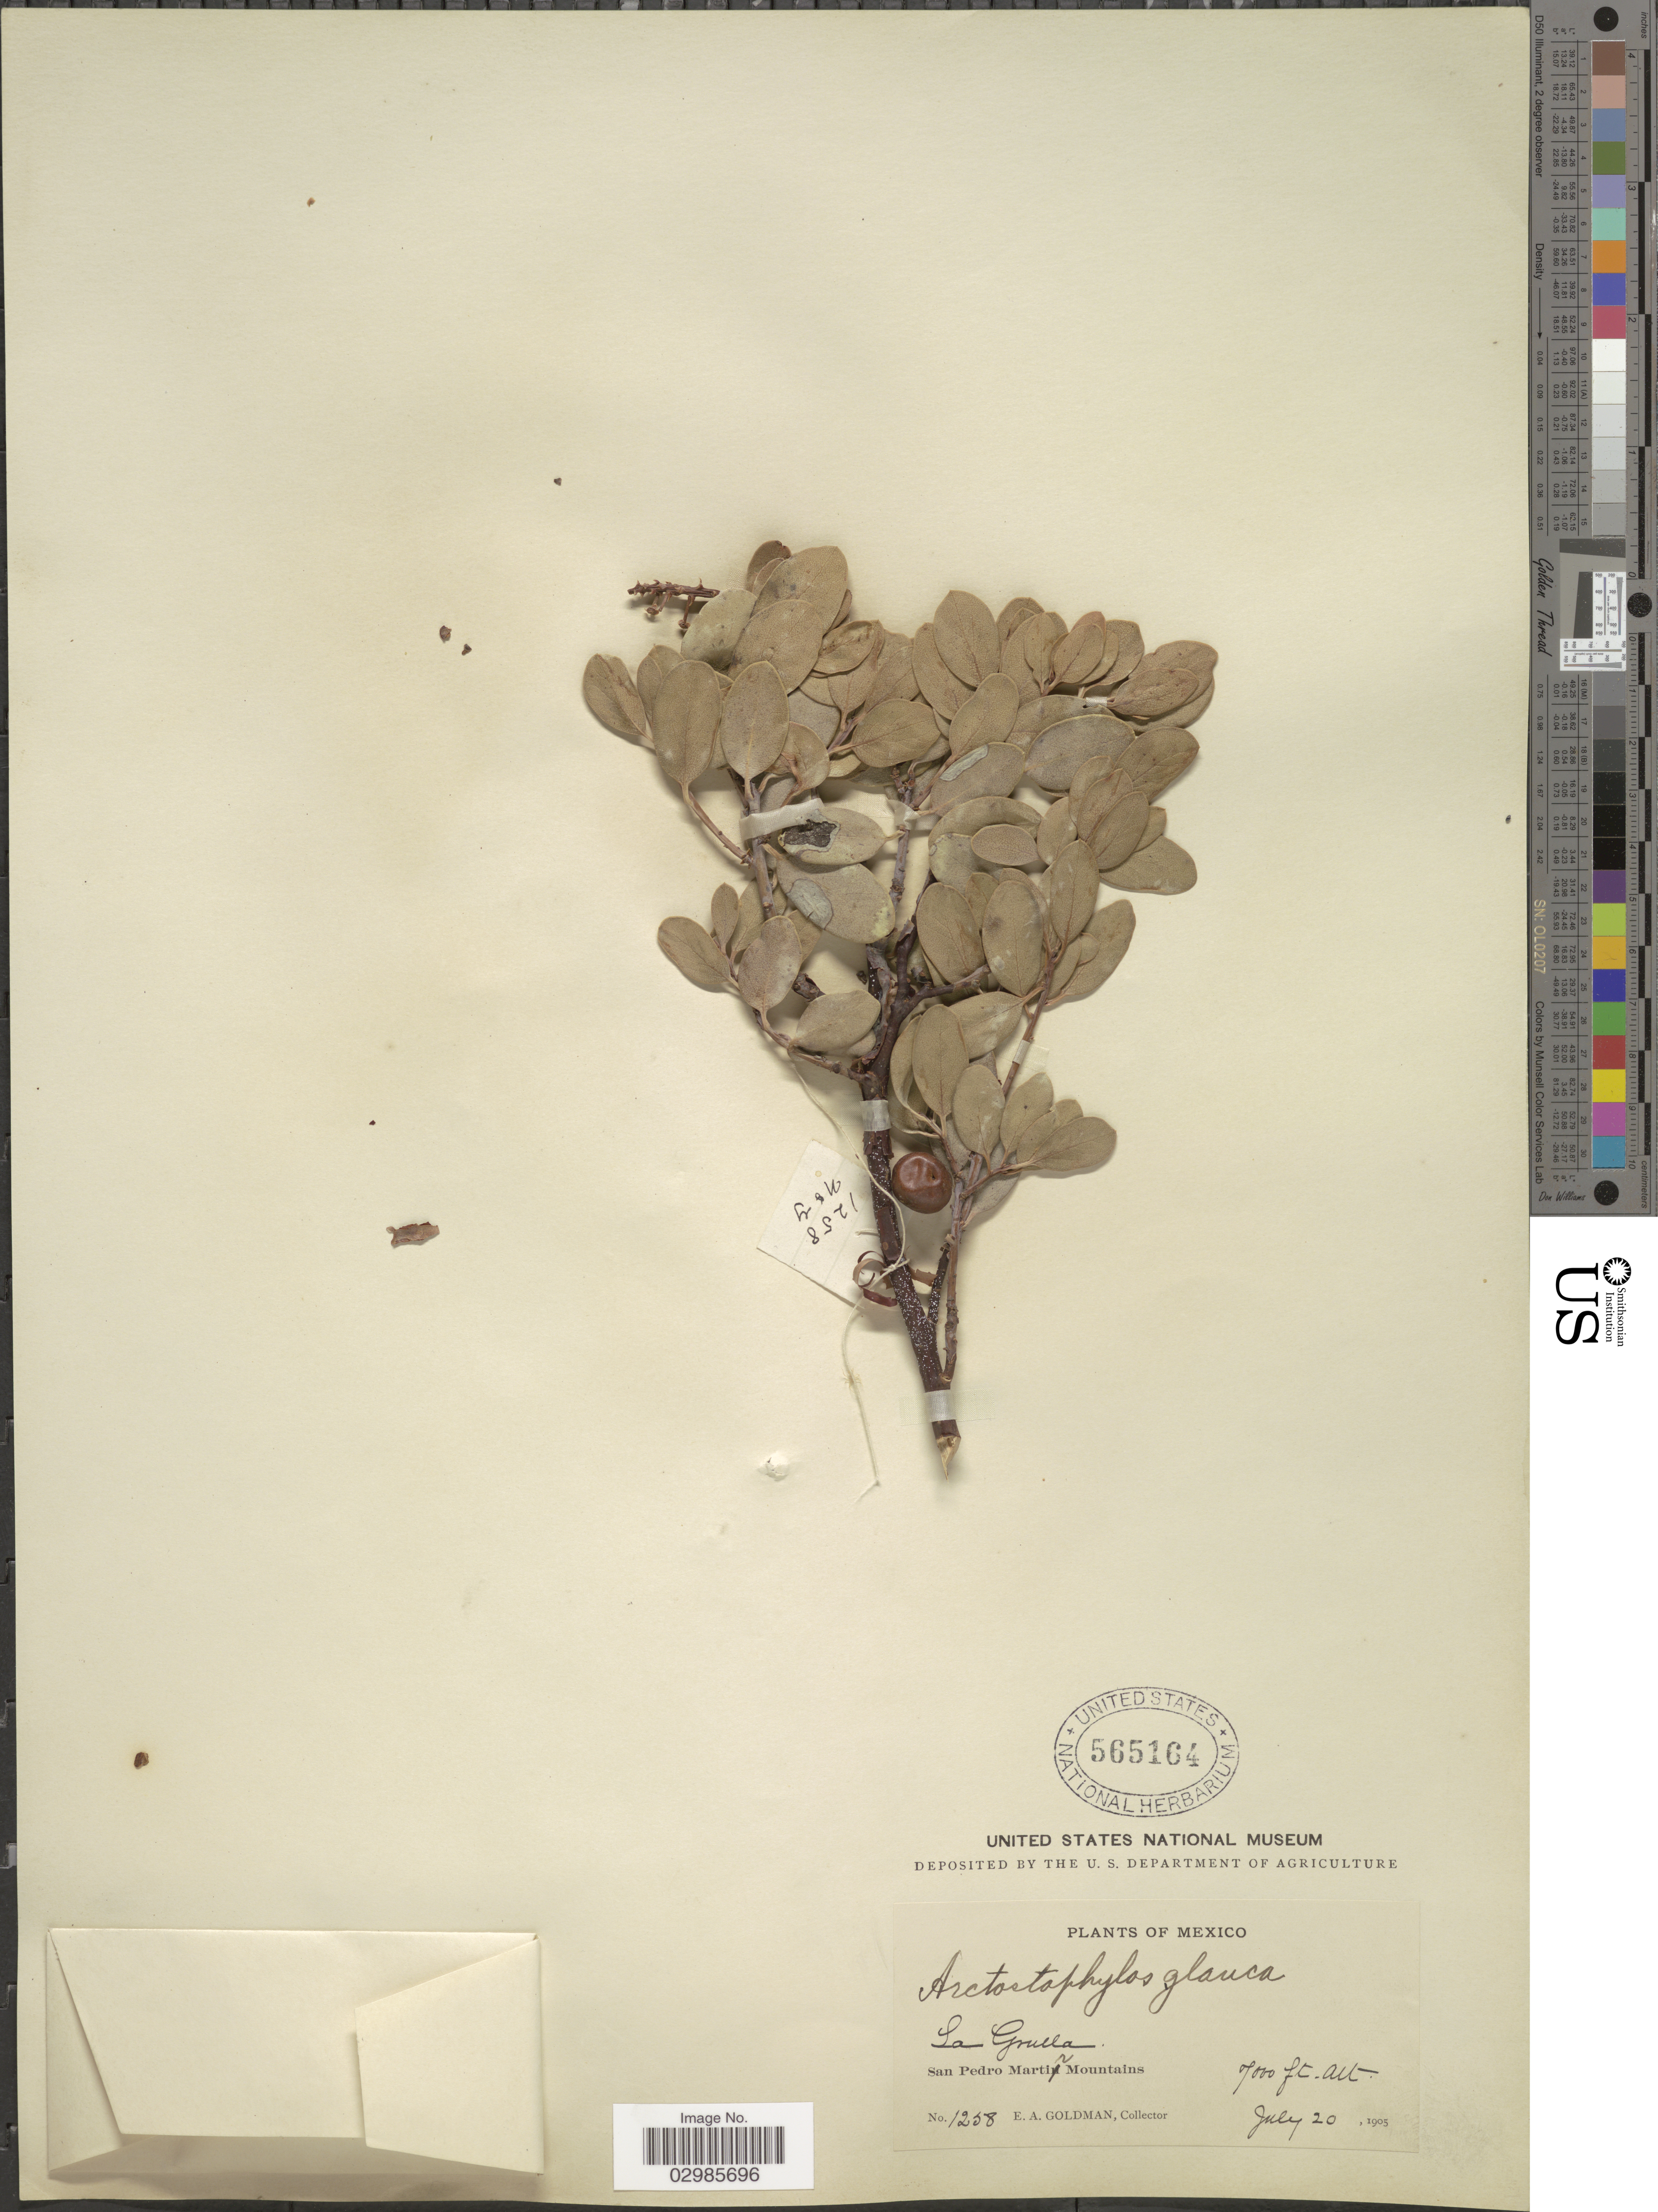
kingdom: Plantae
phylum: Tracheophyta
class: Magnoliopsida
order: Ericales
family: Ericaceae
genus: Arctostaphylos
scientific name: Arctostaphylos glauca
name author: Lindl.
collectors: E. A. Goldman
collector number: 1258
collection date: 1905-07-20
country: Mexico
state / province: Baja California Norte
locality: La Grulla, San Pedro Martir Mountains.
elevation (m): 2134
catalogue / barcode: US 565164